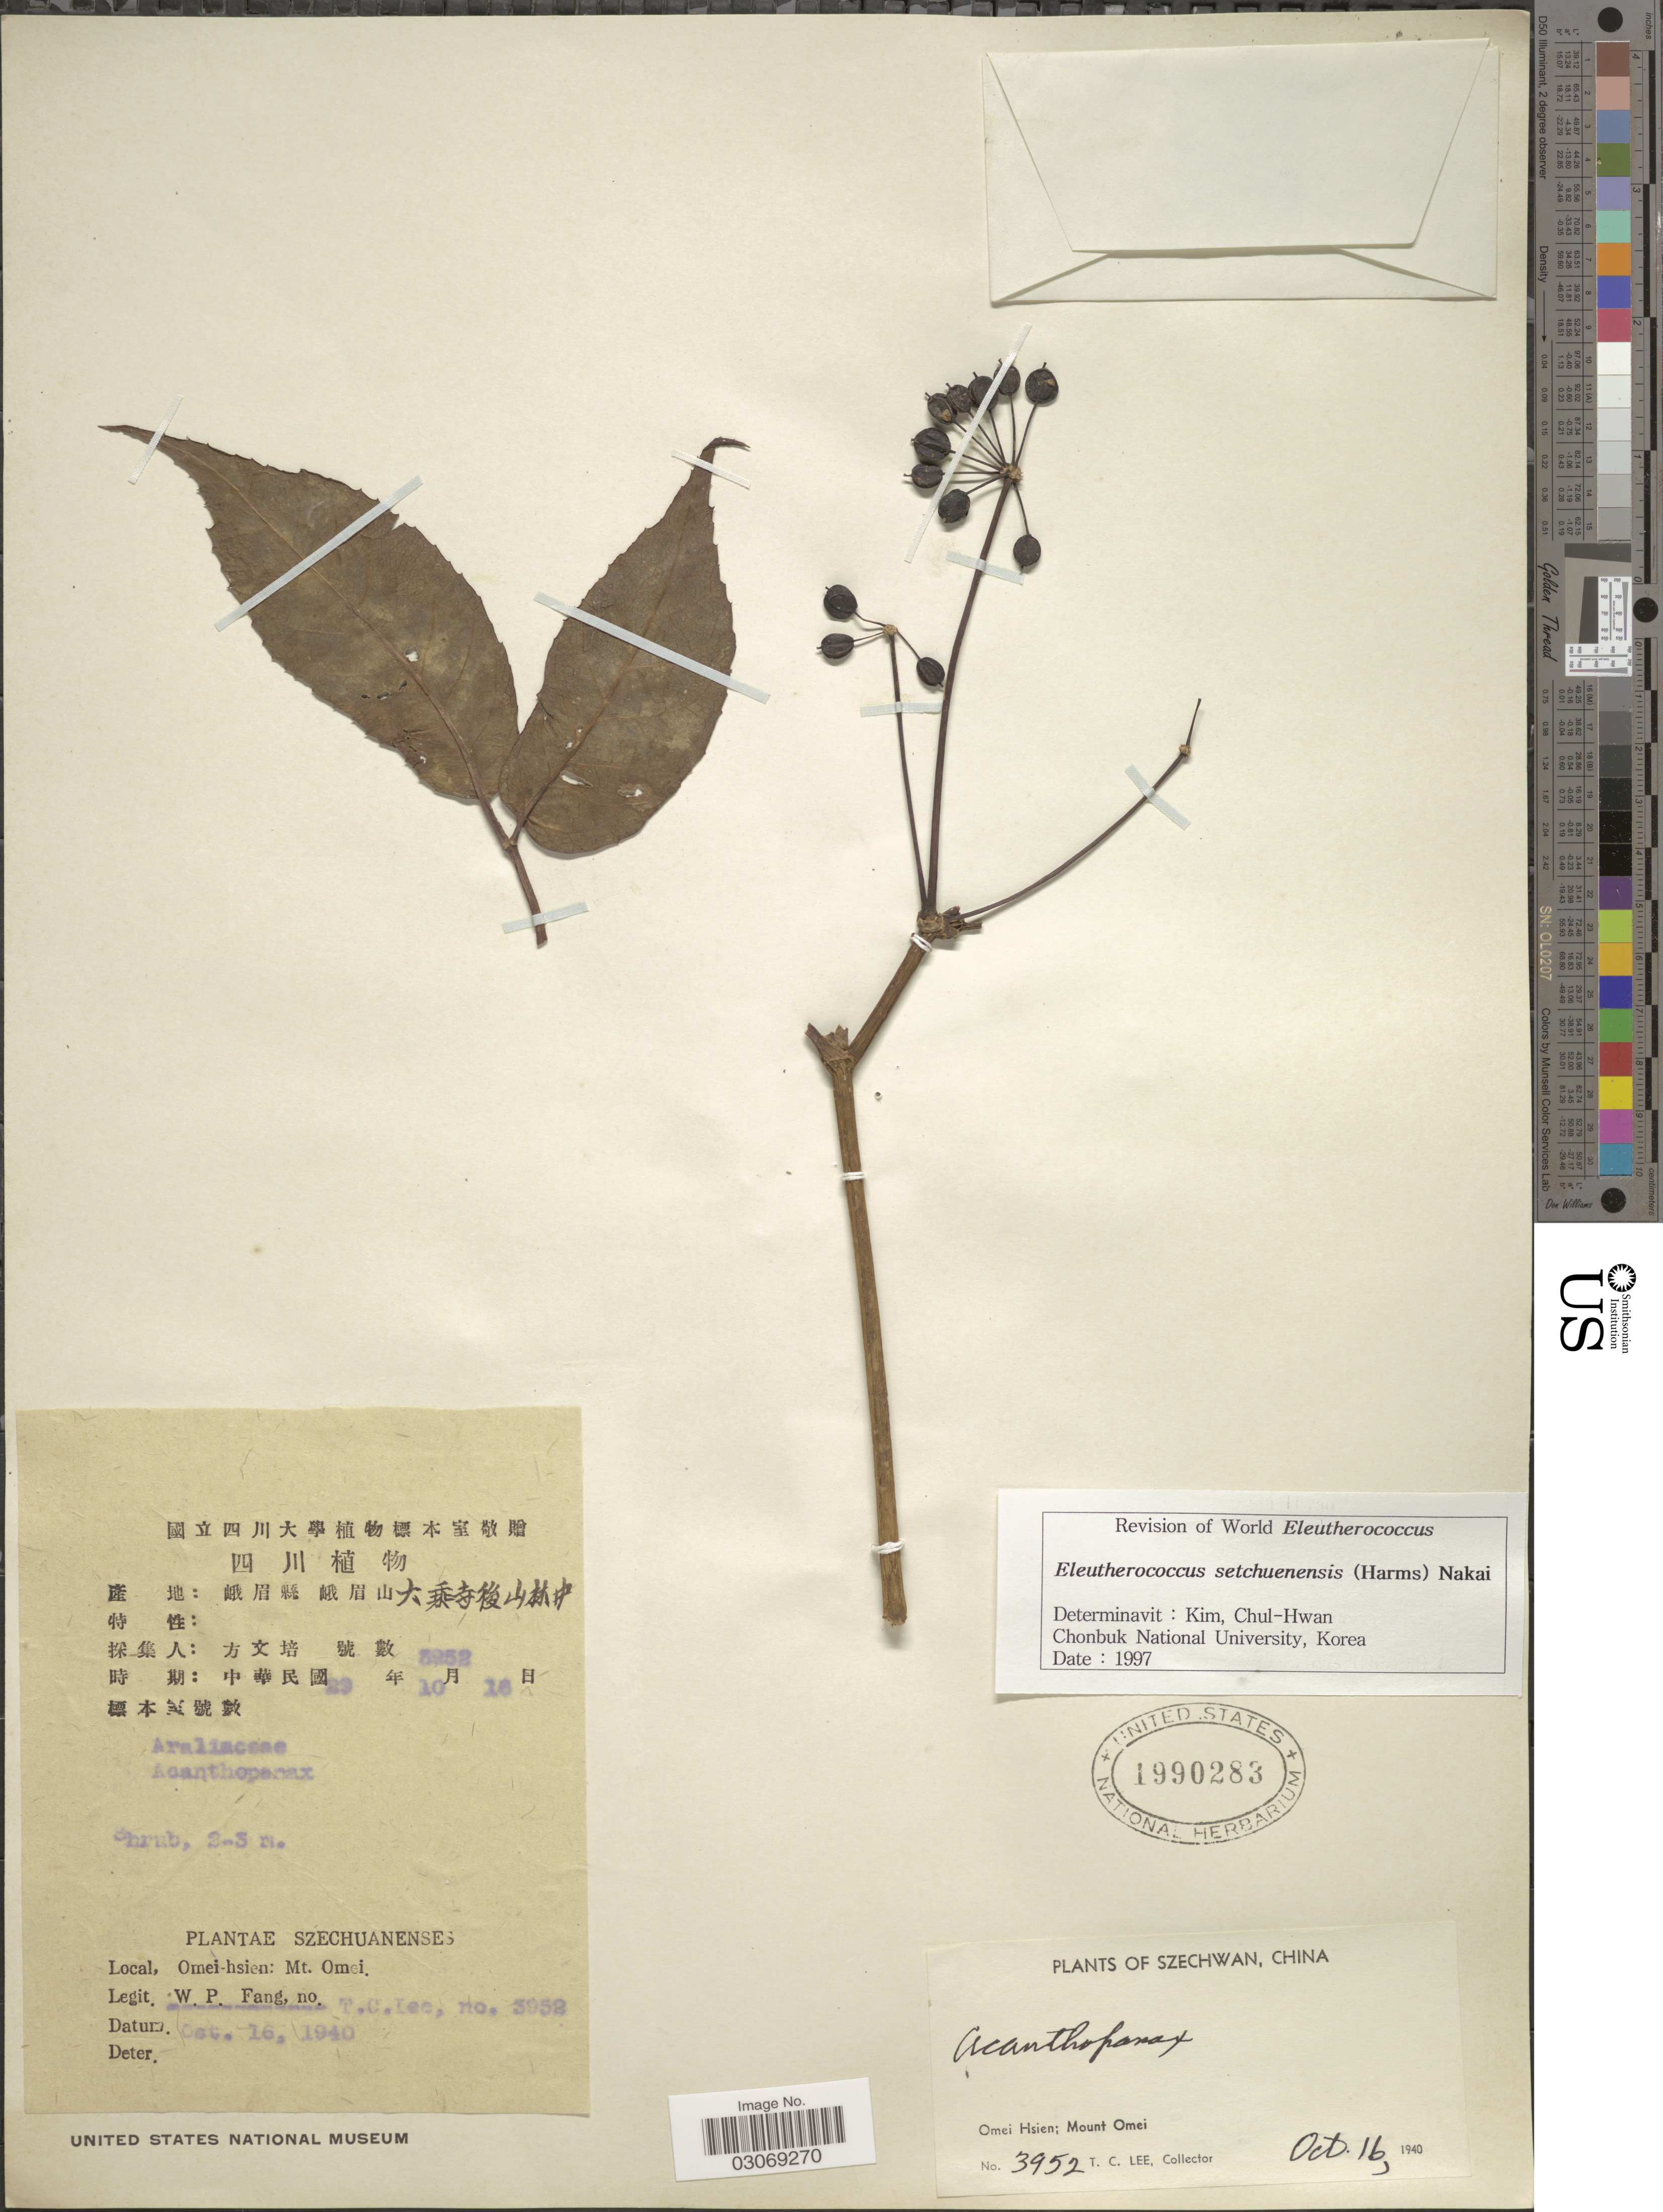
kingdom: Plantae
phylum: Tracheophyta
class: Magnoliopsida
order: Apiales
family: Araliaceae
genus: Eleutherococcus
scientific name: Eleutherococcus setchuenensis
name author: (Harms) Nakai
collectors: W. P. Fang & T. Lee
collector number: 3952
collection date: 1940-10-16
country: China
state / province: Sichuan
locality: Szechuanenses. Omei-hsien: Mt. Omei.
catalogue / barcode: US 1990283